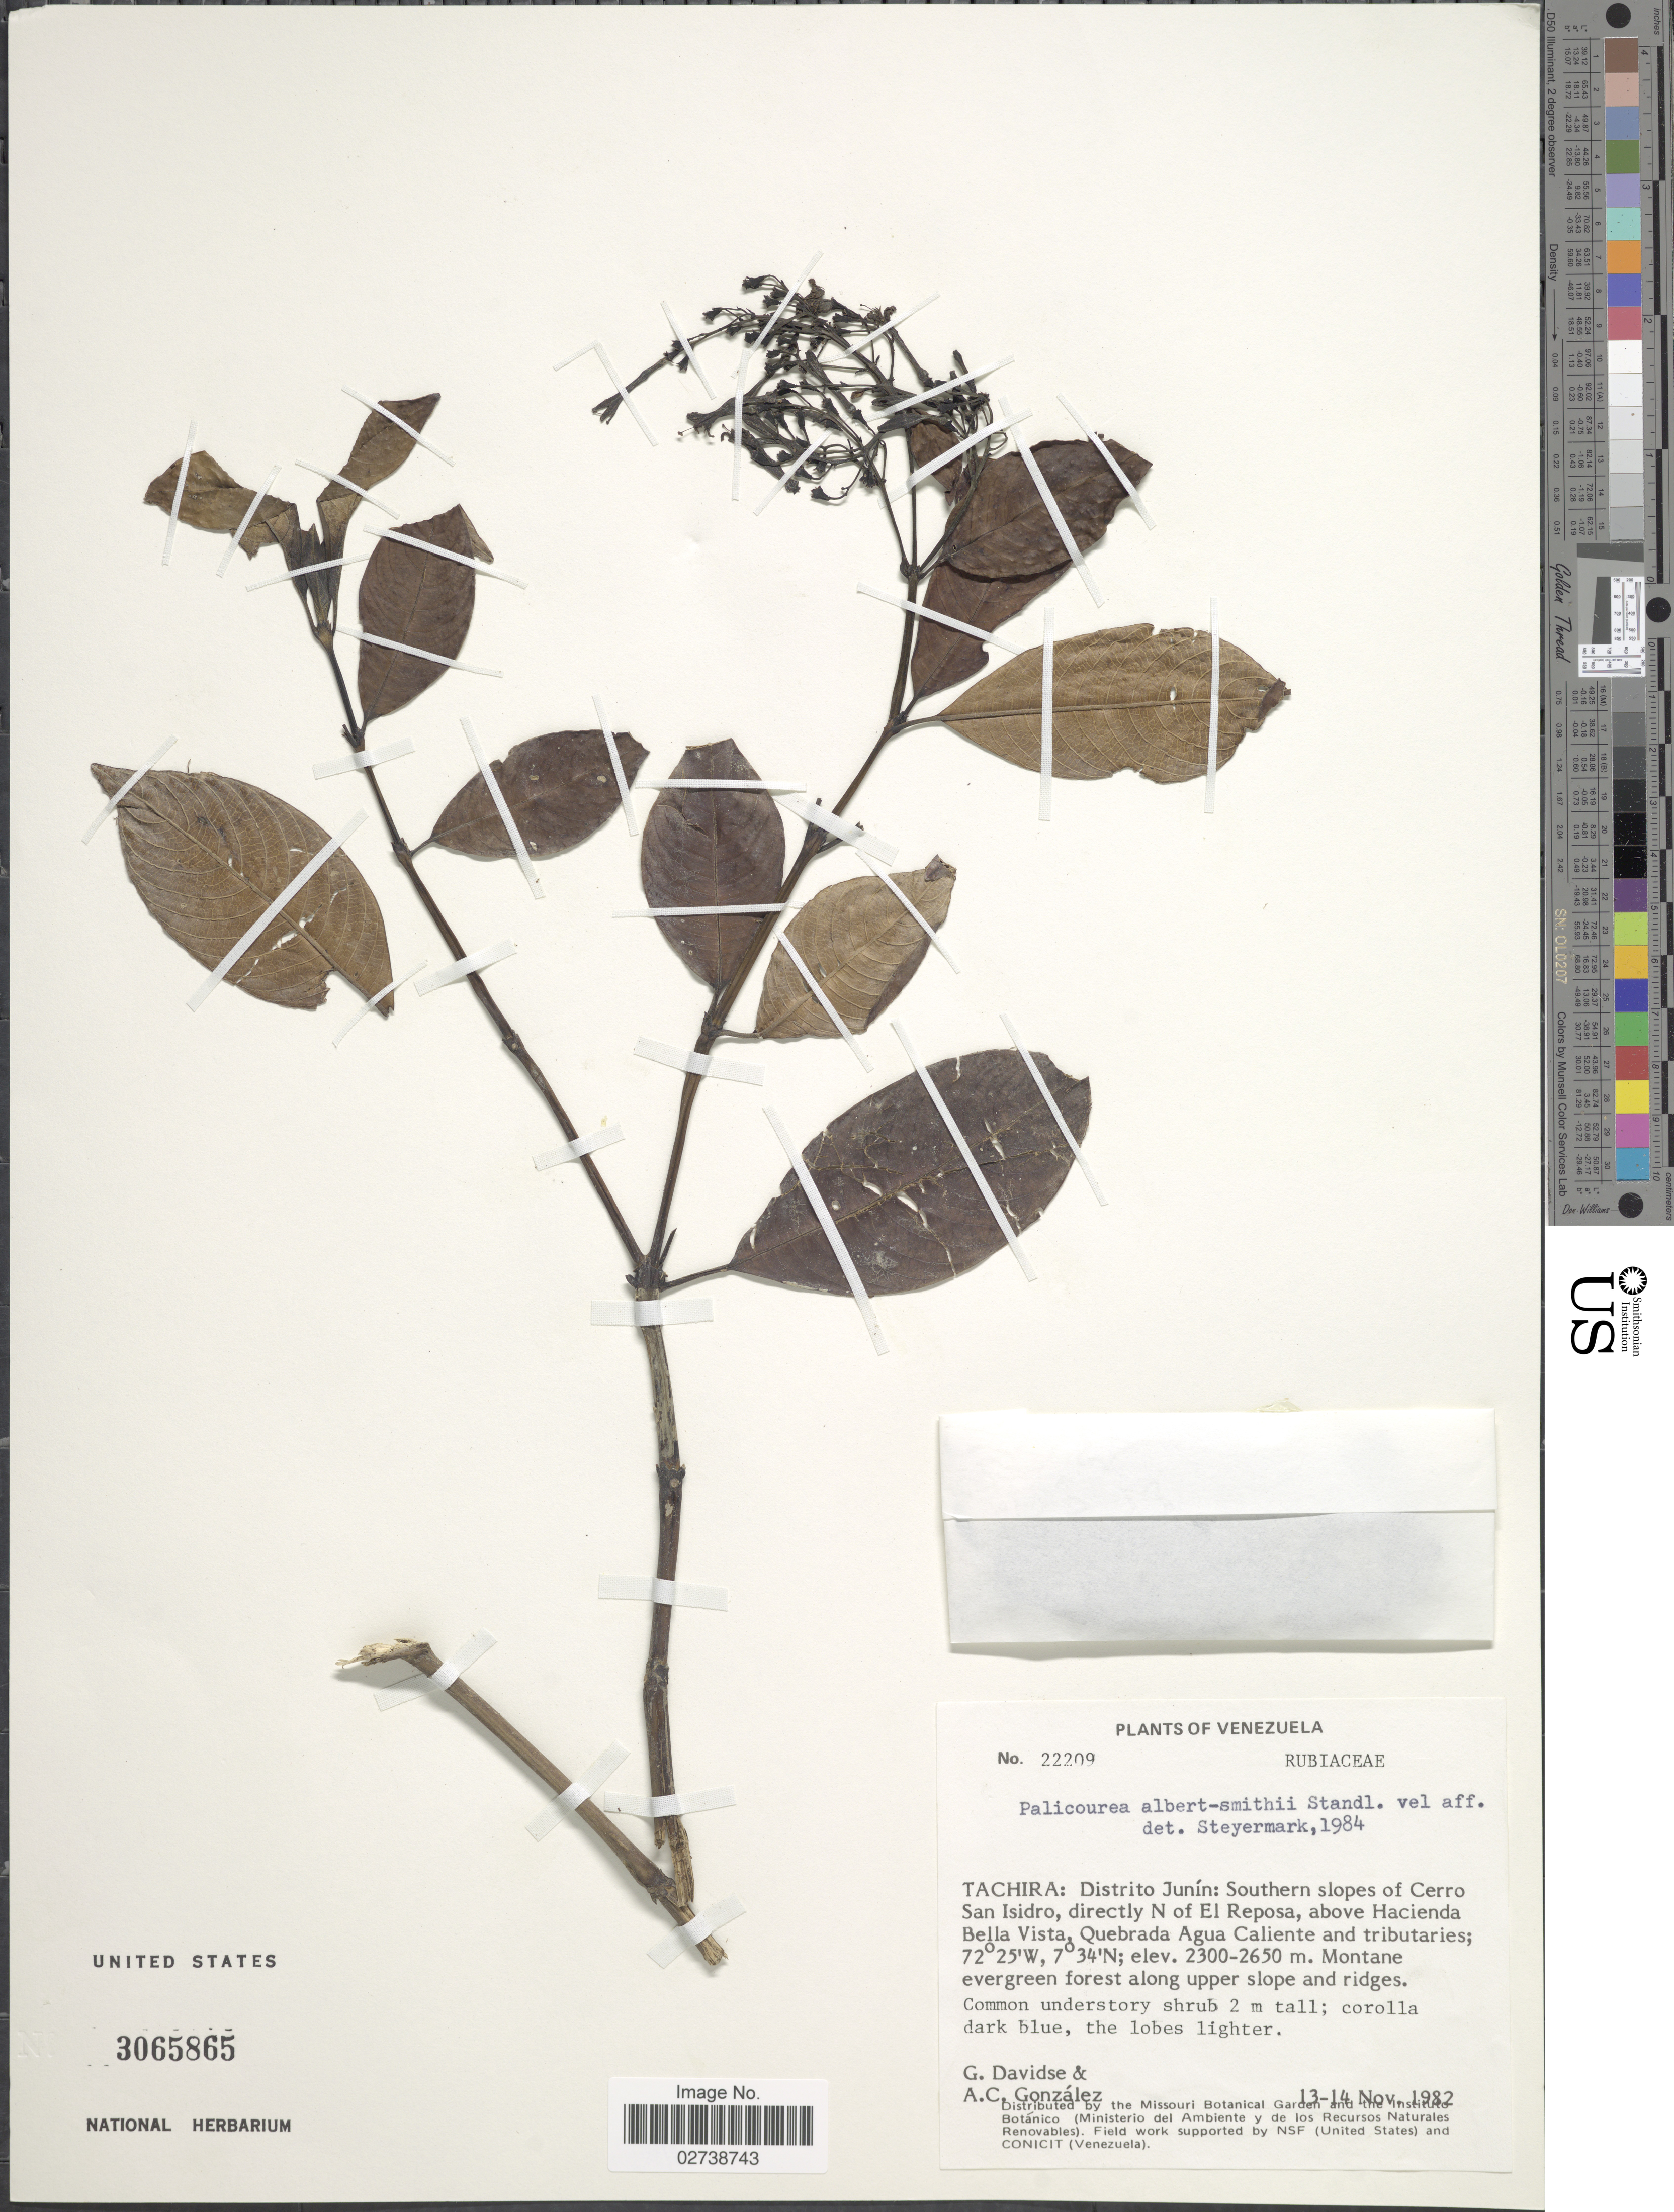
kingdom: Plantae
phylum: Tracheophyta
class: Magnoliopsida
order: Gentianales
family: Rubiaceae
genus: Palicourea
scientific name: Palicourea albert-smithii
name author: Standl.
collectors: G. Davidse & A. C. González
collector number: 22209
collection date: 1982-11-13/1982-11-14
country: Venezuela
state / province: Tachira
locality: Distrito Junín: Southern slopes of Cero San Isidro, directly N of El Reposa, above Hacienda Bella Vista, Quebrada Agua Caliente and tributaries. Montane evergreen forest along upper slope and ridges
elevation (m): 2300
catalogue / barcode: US 3065865